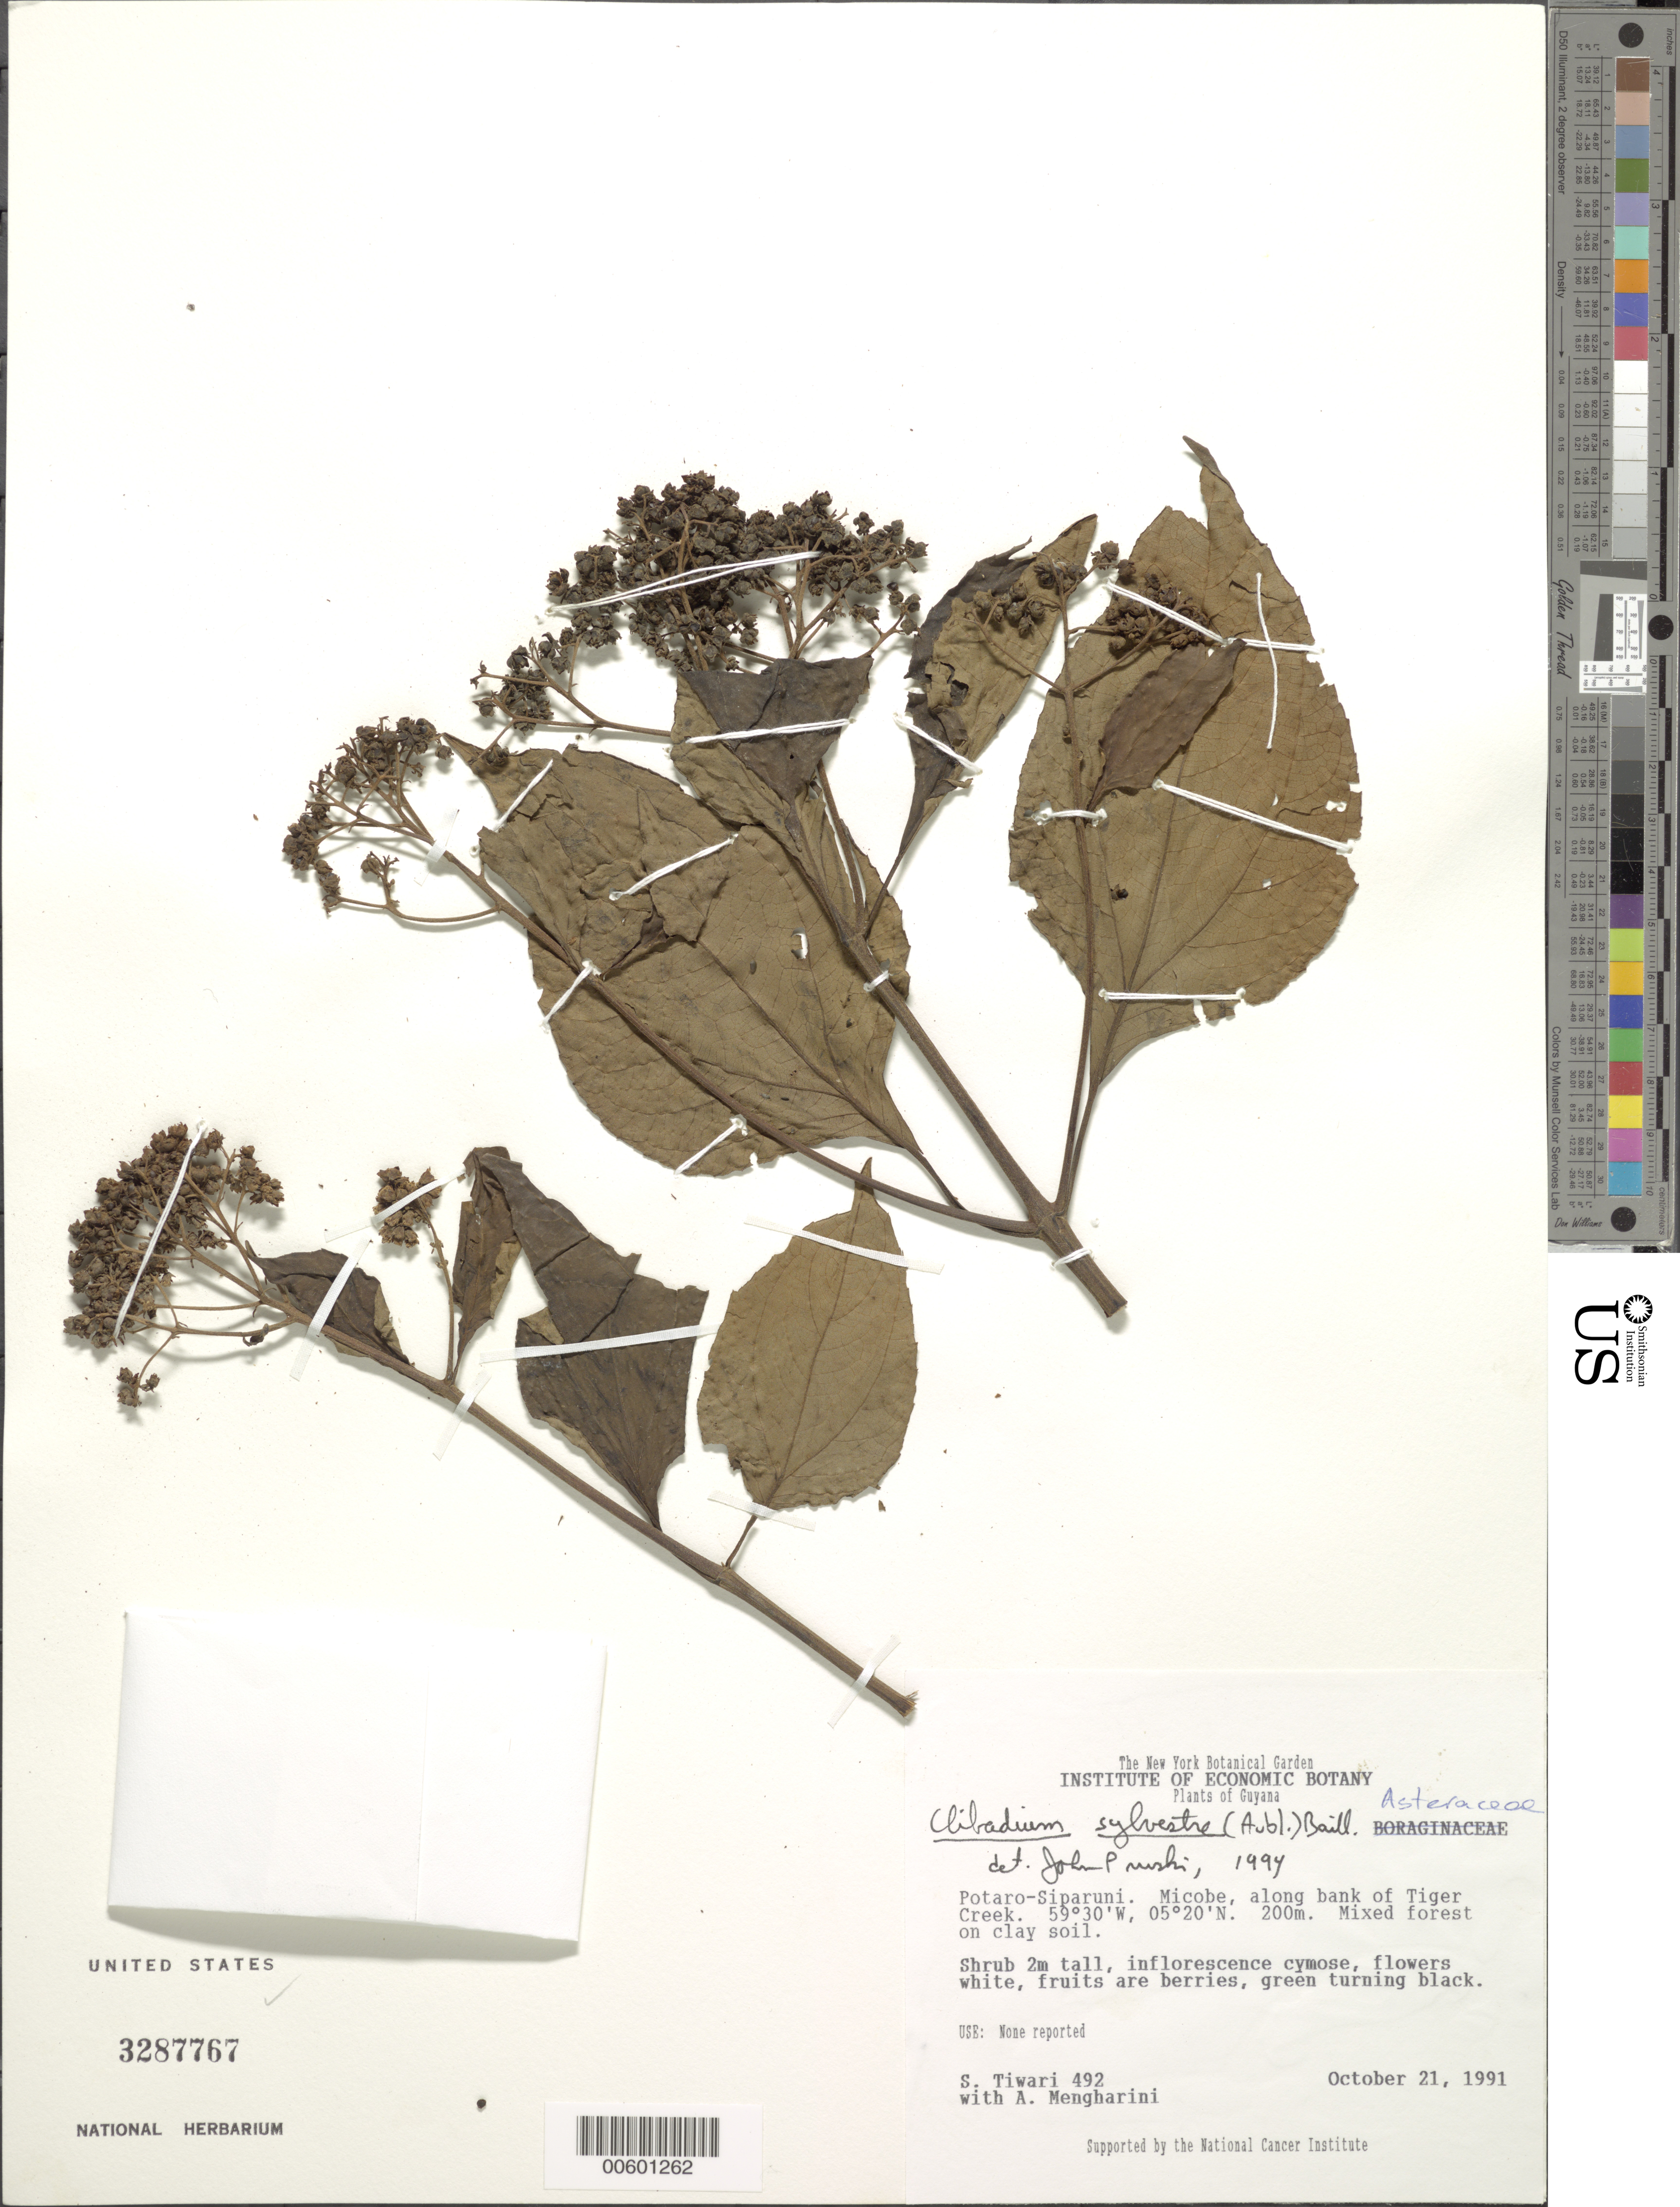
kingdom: Plantae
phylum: Tracheophyta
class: Magnoliopsida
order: Asterales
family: Asteraceae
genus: Clibadium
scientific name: Clibadium sylvestre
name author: (Aubl.) Baill.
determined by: Pruski, J. F.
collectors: S. Tiwari & A. Mengharini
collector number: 492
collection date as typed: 21-Oct-91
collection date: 1991-10-21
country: Guyana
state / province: Potaro-Siparuni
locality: Micobe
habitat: Mixed forest on clay soil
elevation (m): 200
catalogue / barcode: US 3287767